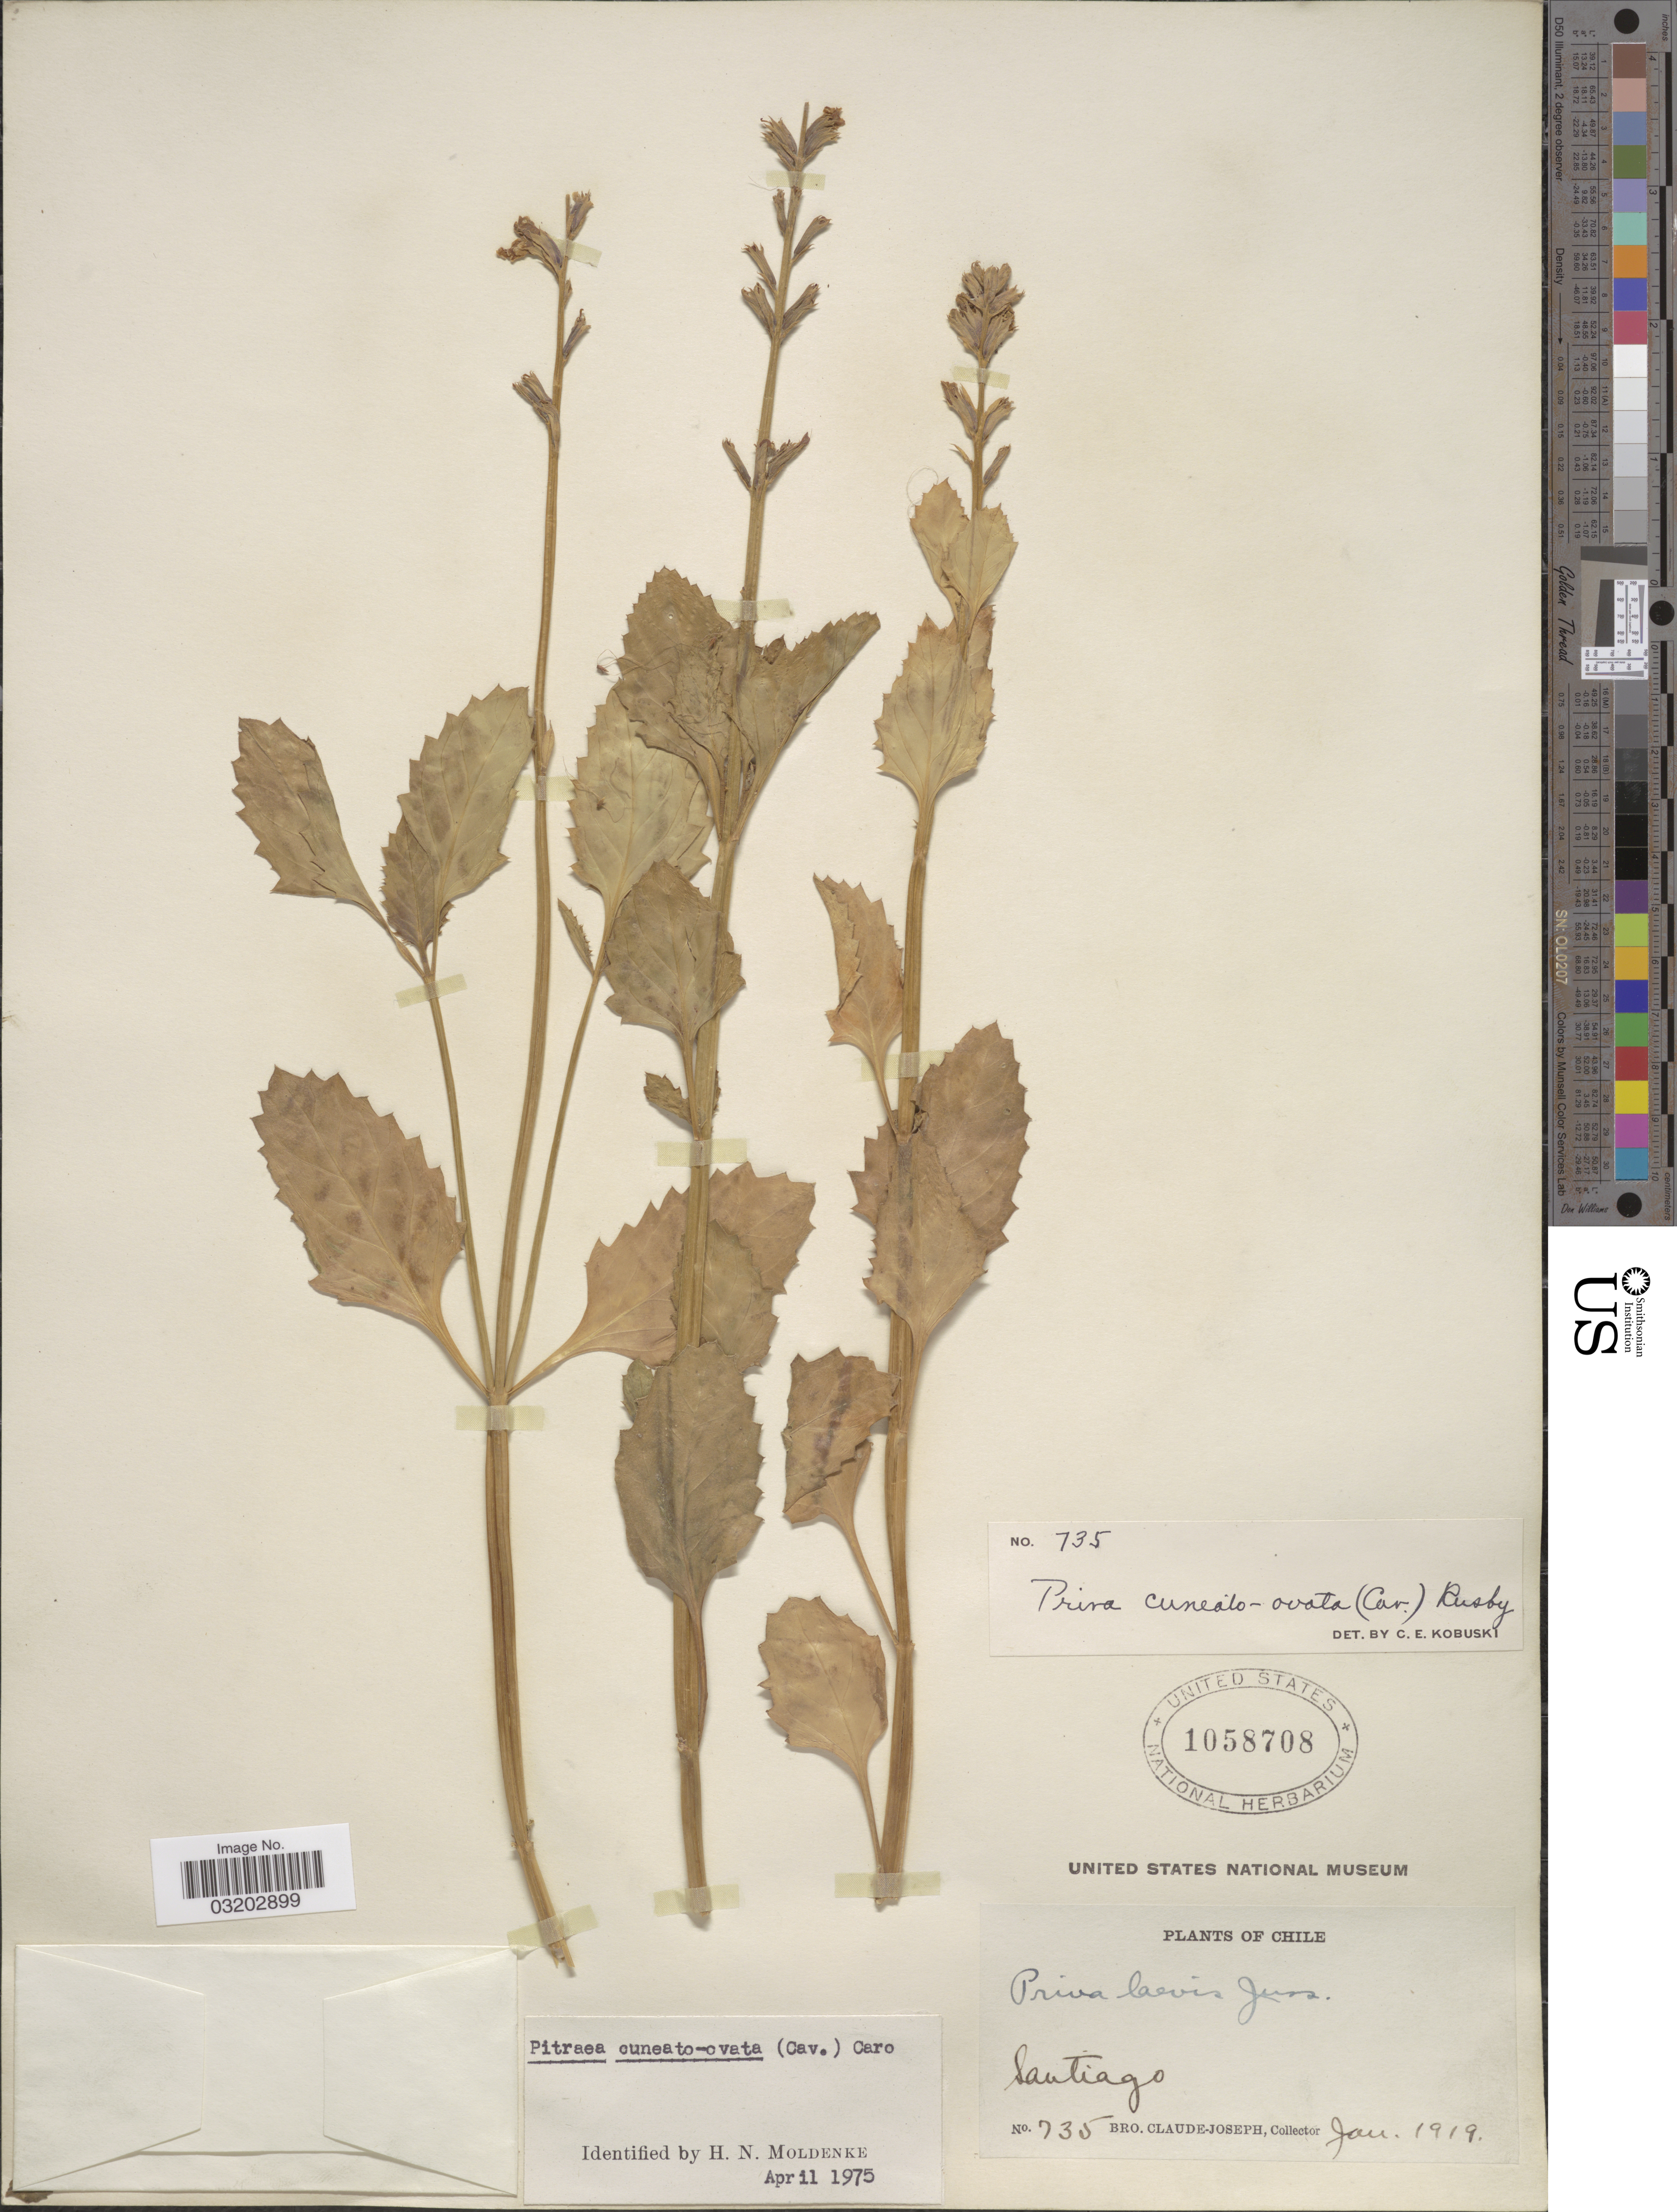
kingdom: Plantae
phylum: Tracheophyta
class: Magnoliopsida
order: Lamiales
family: Verbenaceae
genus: Pitraea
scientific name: Pitraea cuneato-ovata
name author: (Cav.) Caro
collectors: Bro. Claude-Joseph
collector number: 735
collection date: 1919-01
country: Chile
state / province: Región Metropolitana (RM)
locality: Santiago.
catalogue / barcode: US 1058708